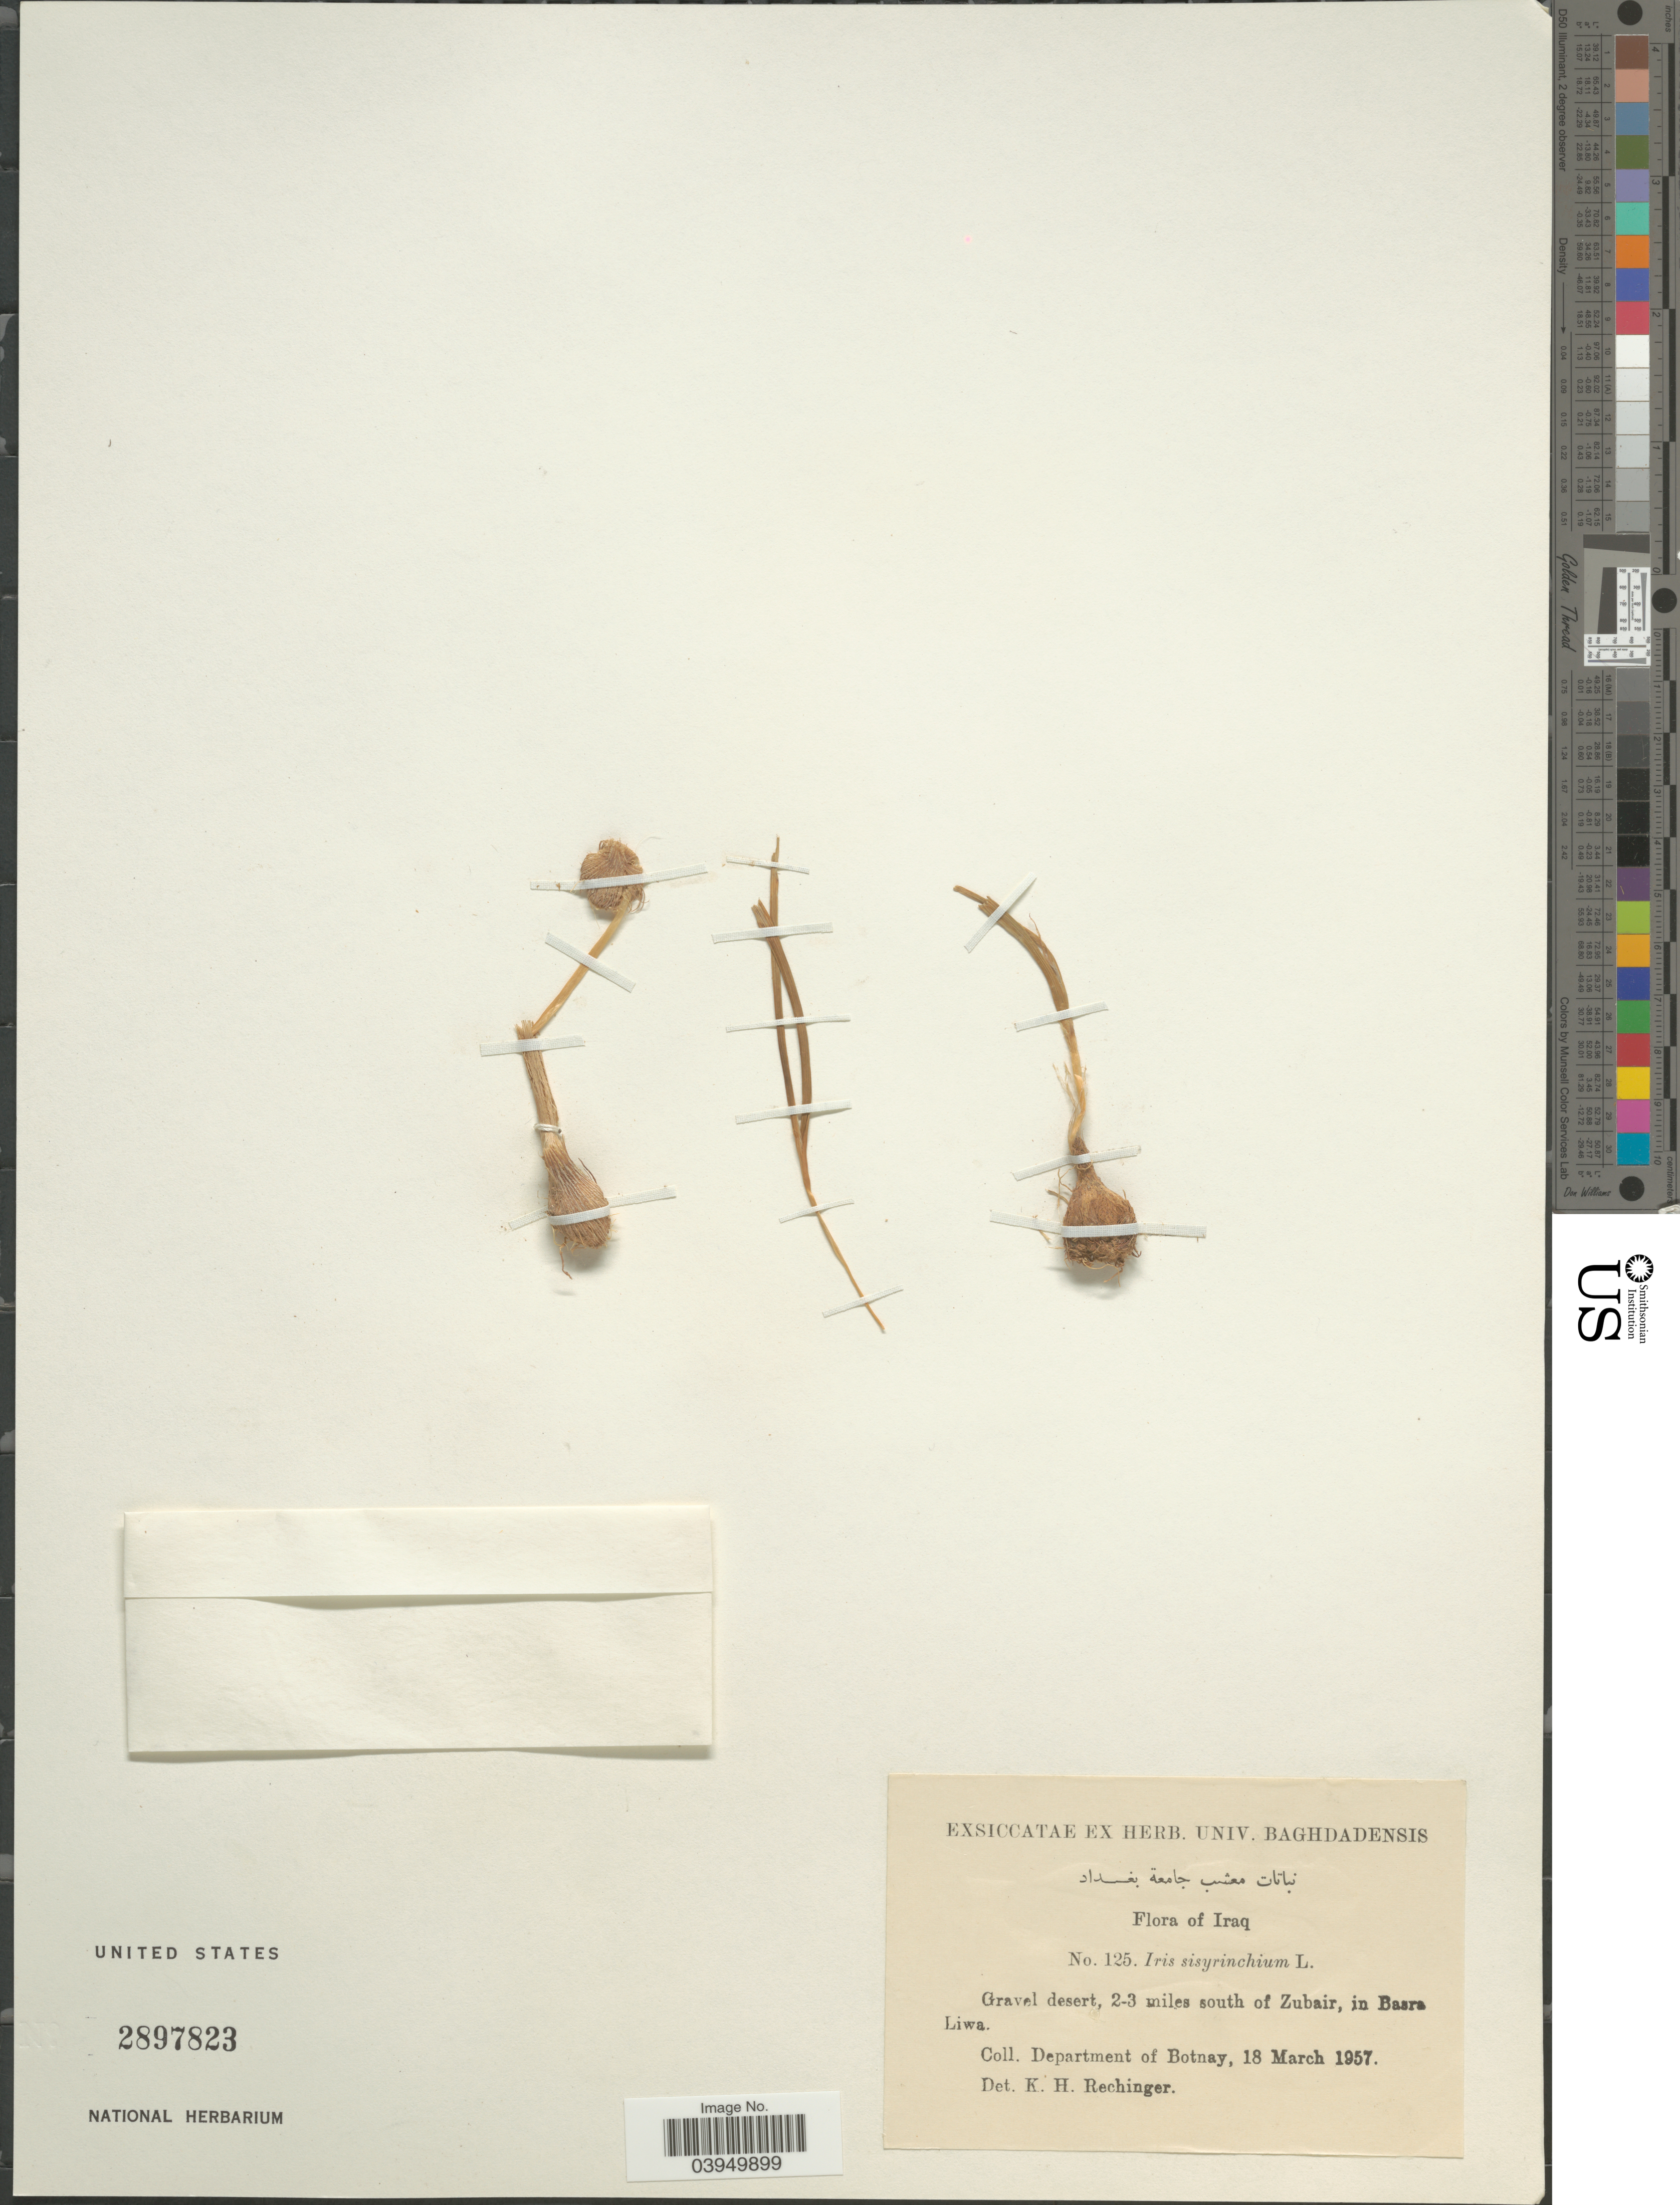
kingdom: Plantae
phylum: Tracheophyta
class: Liliopsida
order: Asparagales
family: Iridaceae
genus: Iris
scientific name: Iris sisyrinchium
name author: L.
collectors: Department of Botany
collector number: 125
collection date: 1957-03-18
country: Iraq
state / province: Al Basrah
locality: Gravel desert, 2-3 miles south of Zubair, in Baara Liwa.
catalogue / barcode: US 2897823